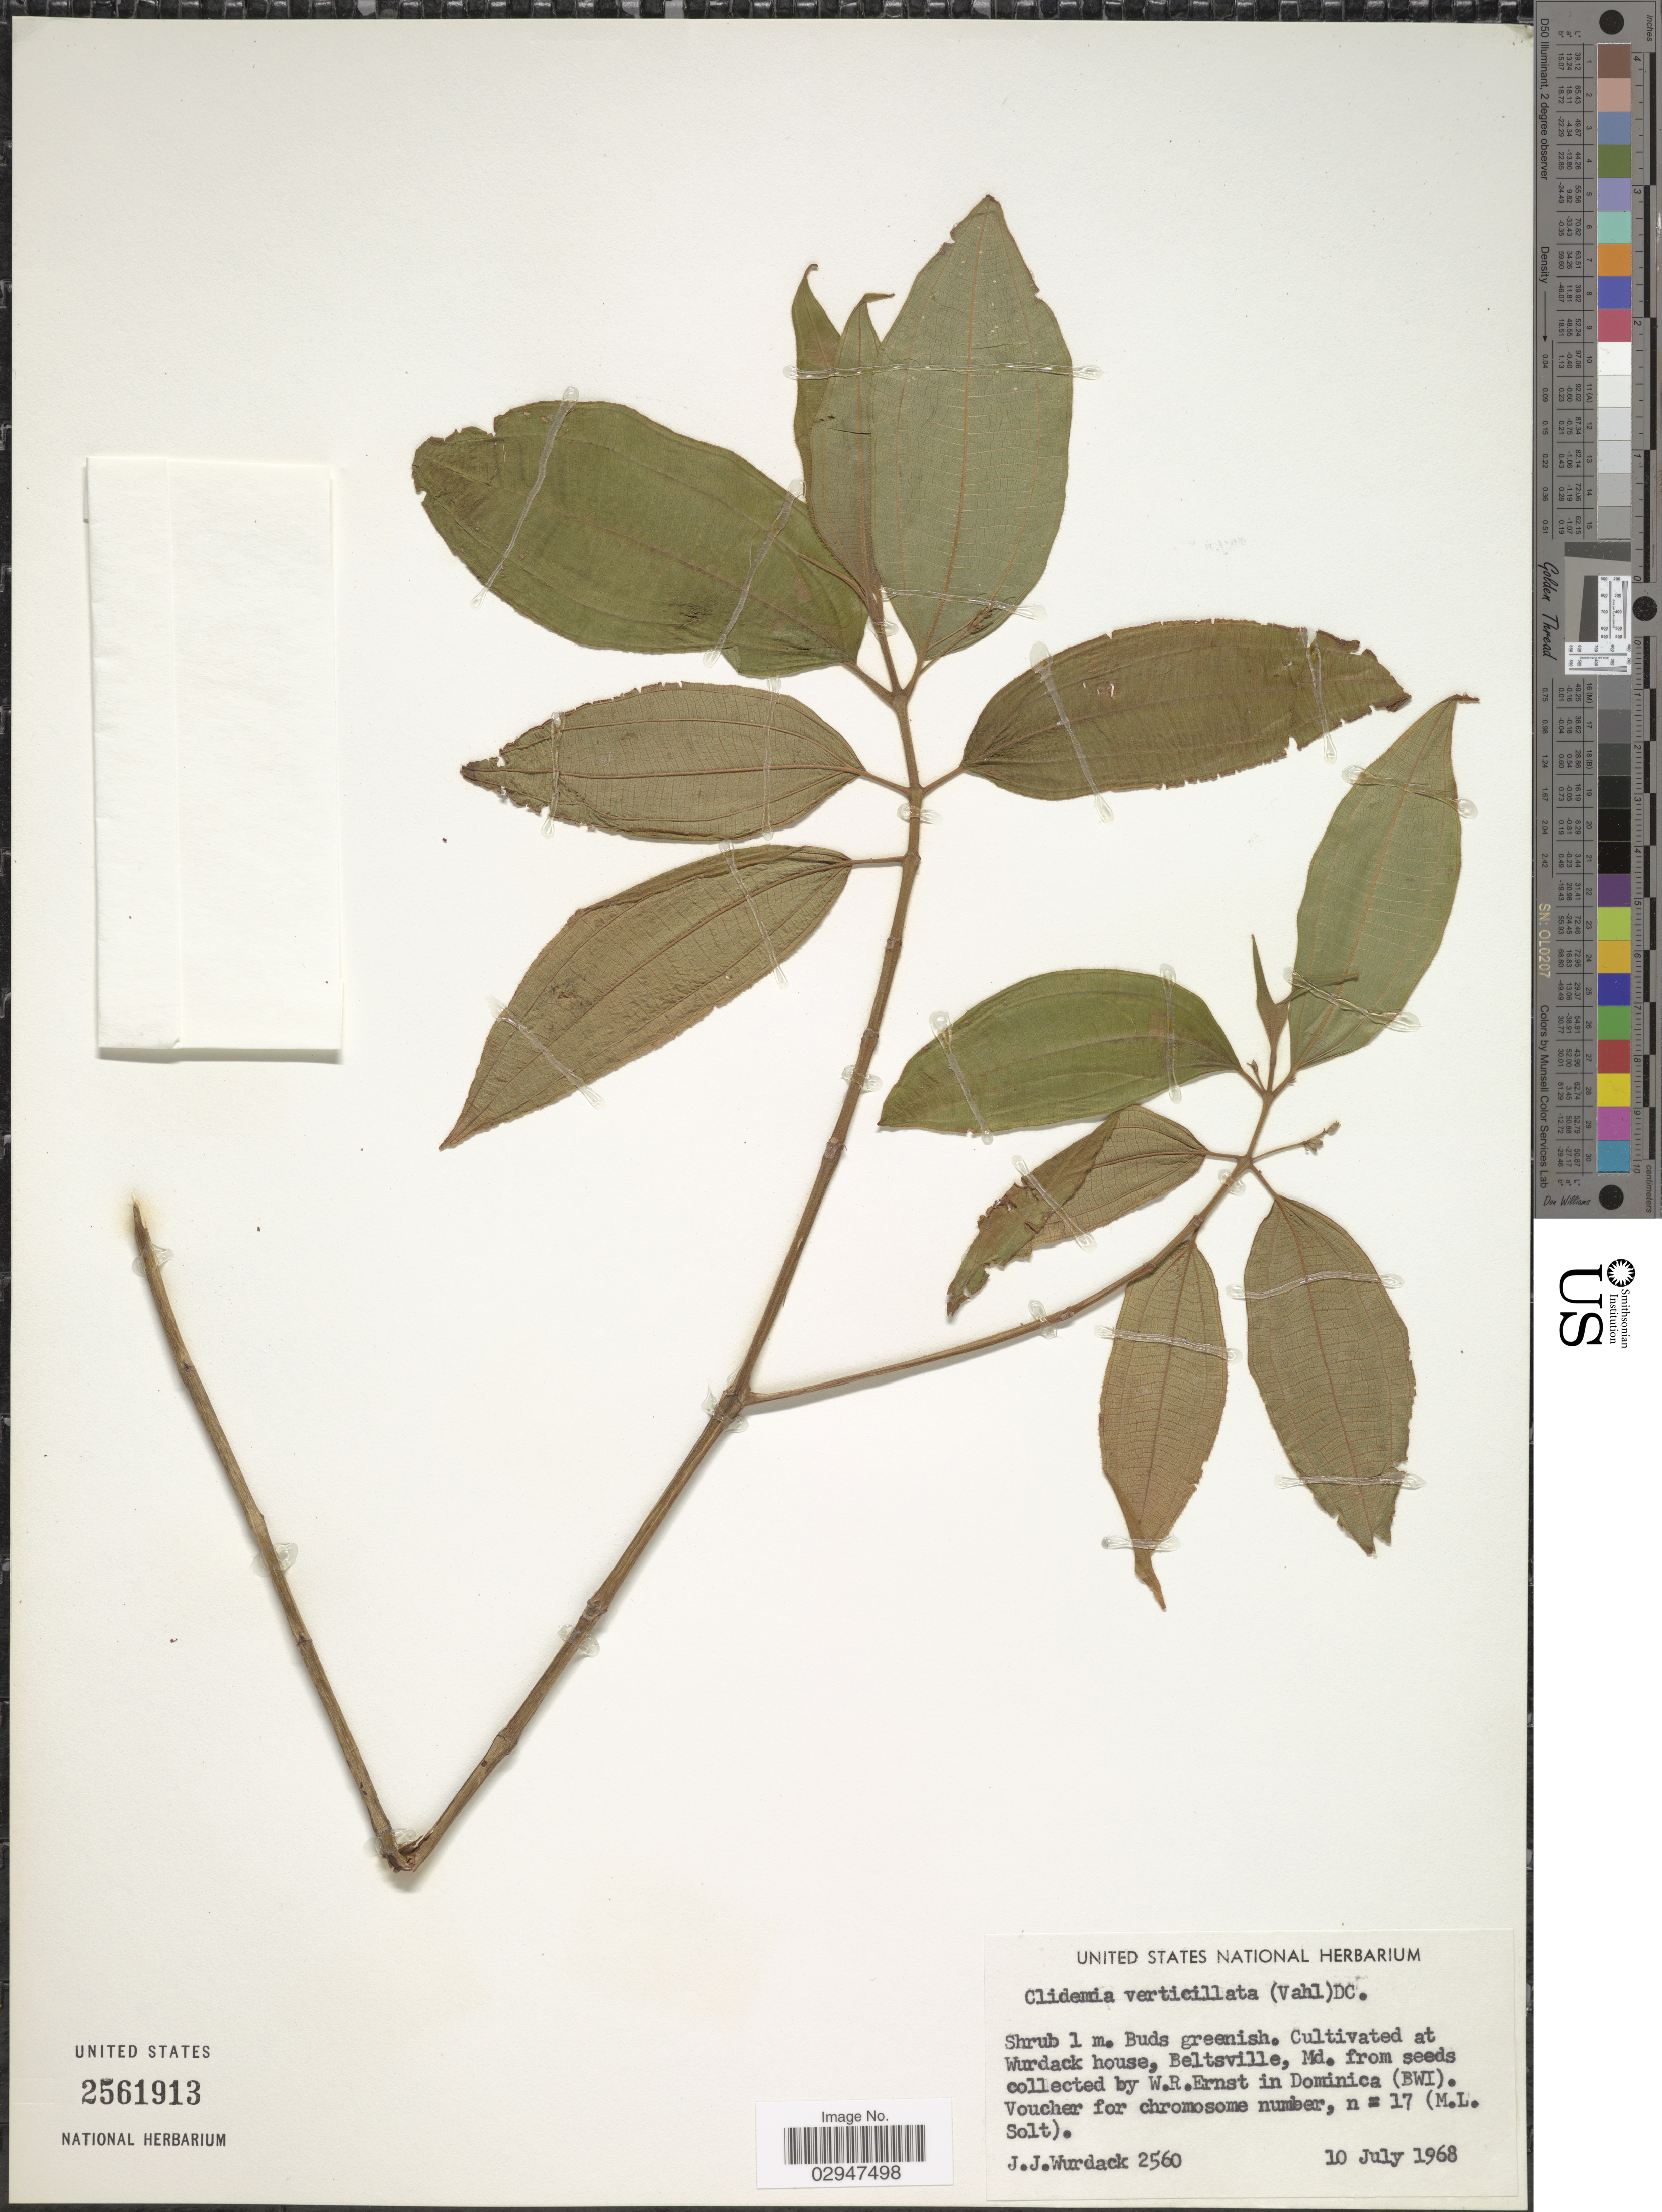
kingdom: Plantae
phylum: Tracheophyta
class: Magnoliopsida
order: Myrtales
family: Melastomataceae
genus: Clidemia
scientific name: Clidemia verticillata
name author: (Vahl) DC.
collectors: J. J. Wurdack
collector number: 2560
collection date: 1968-07-10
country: United States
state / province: Maryland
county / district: Prince George's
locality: Wurdack house, Beltsville, Md.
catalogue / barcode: US 2561913